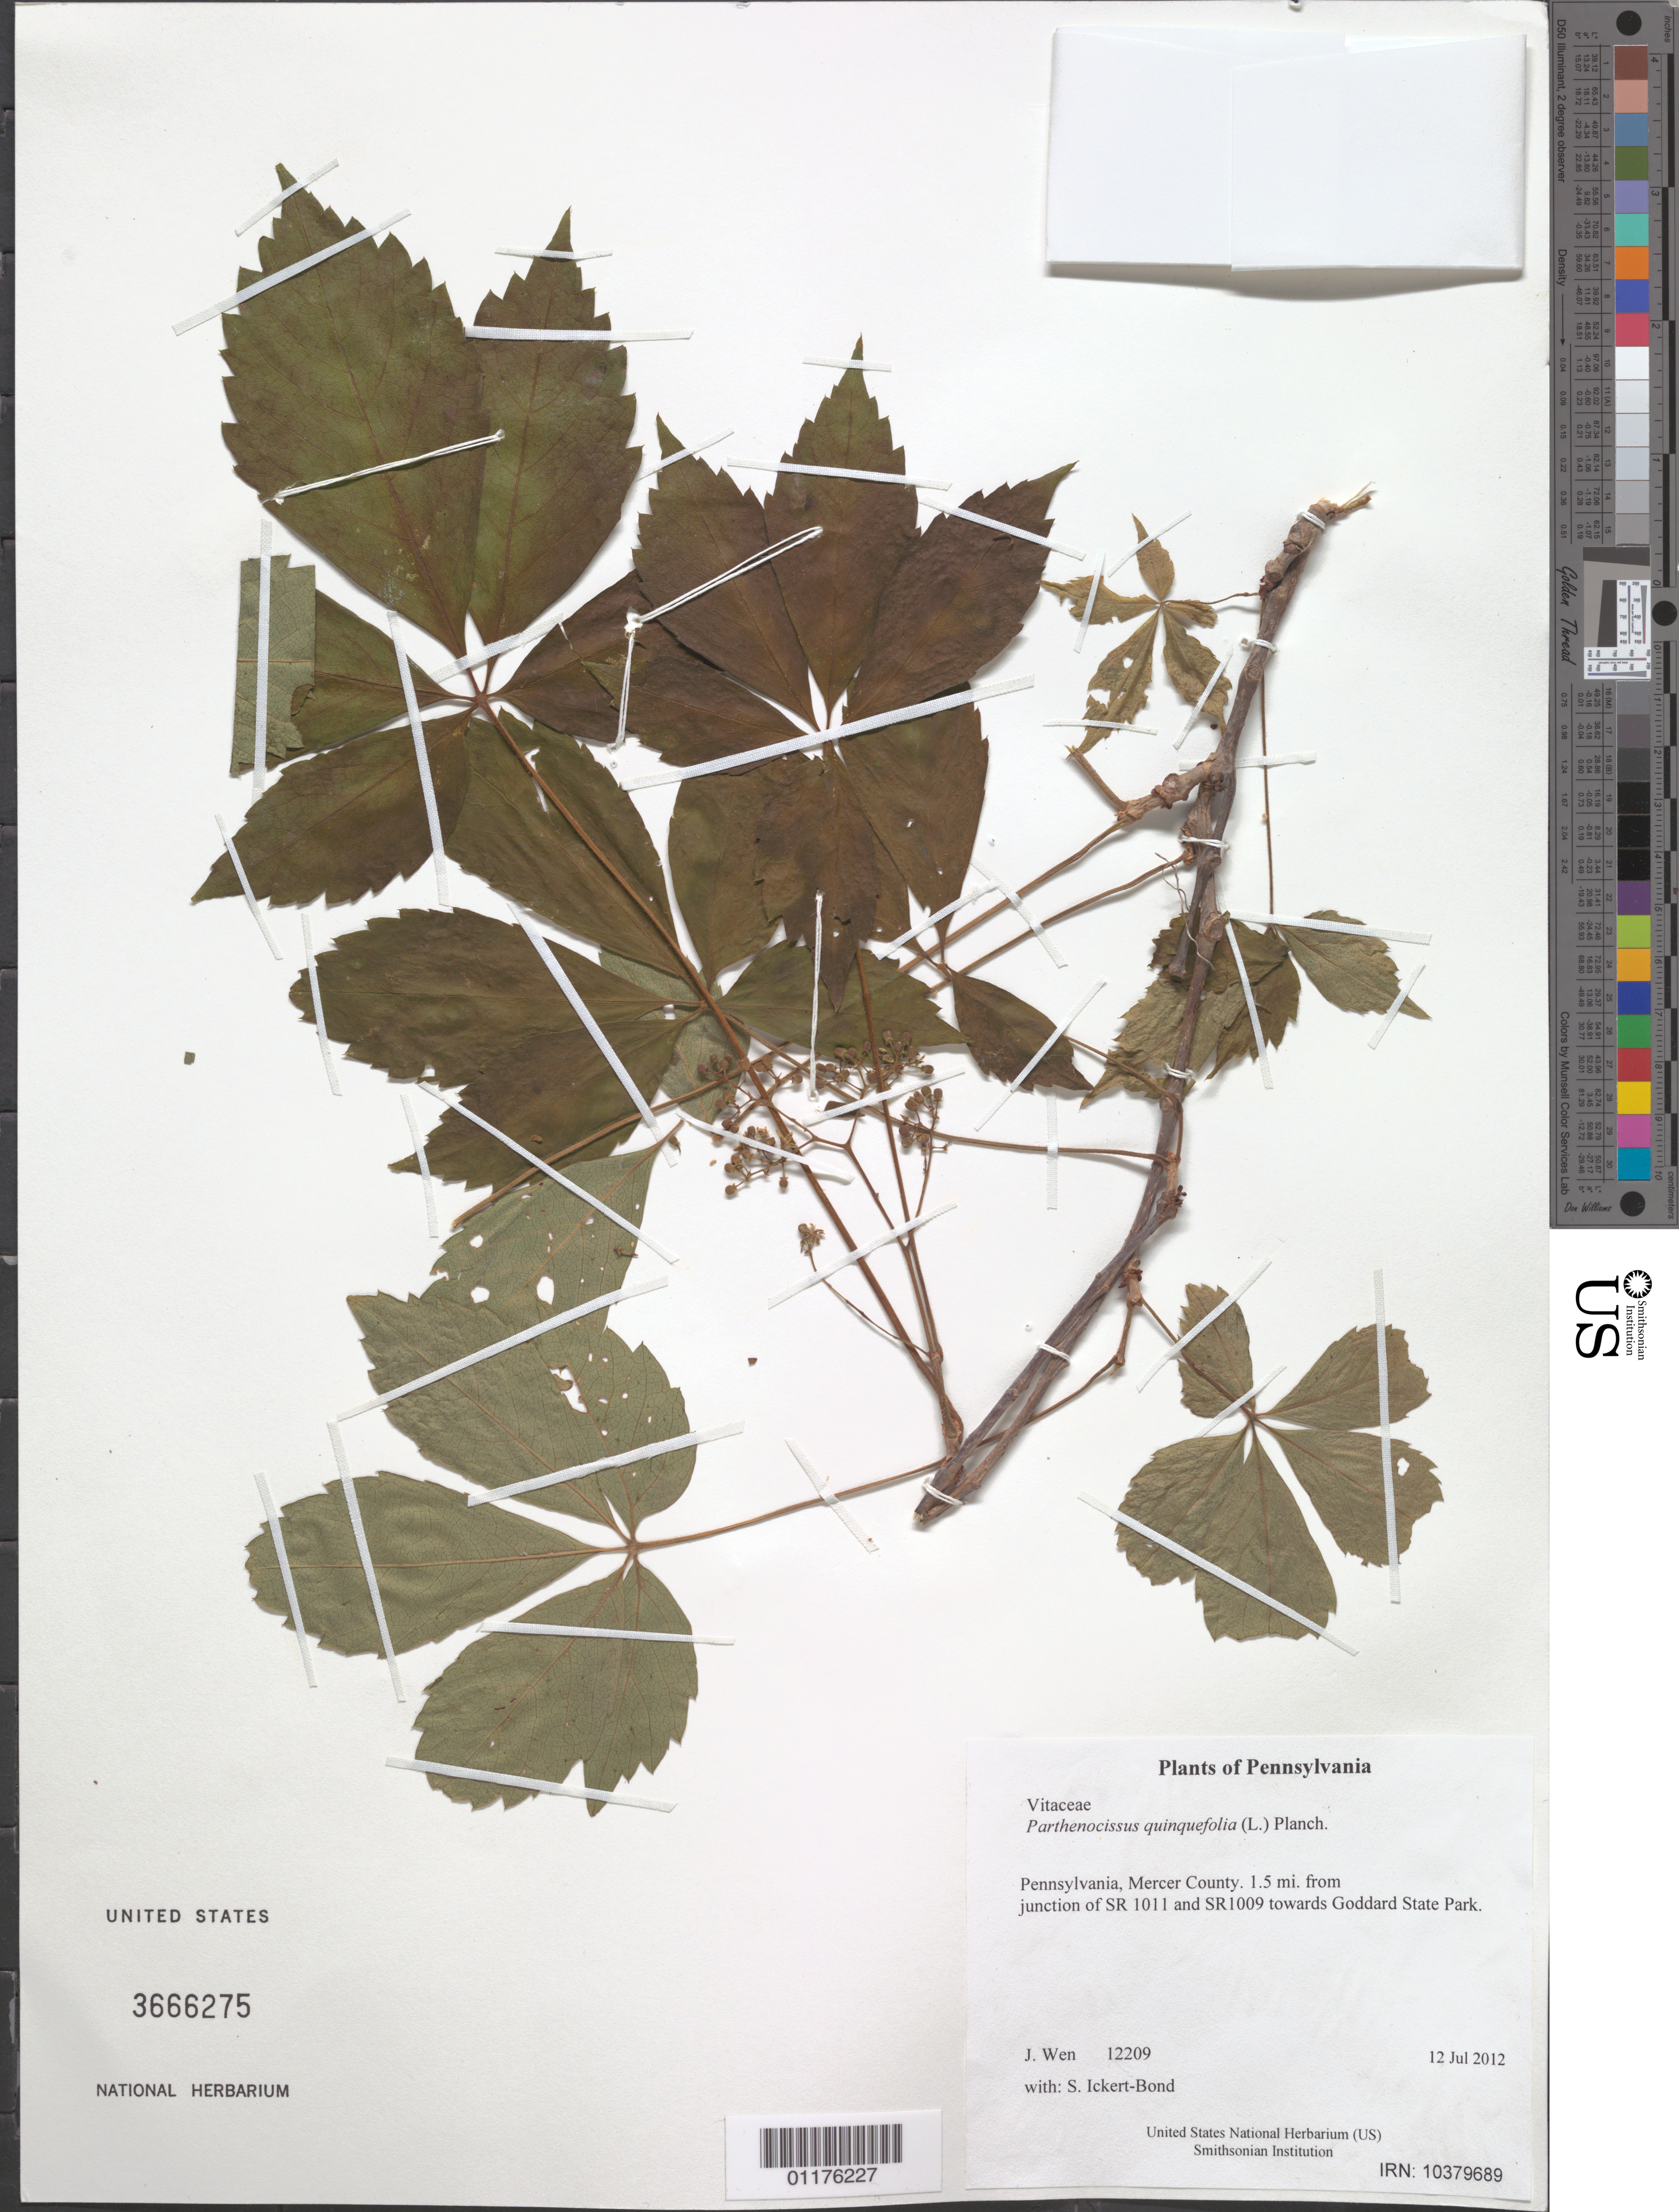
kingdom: Plantae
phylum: Tracheophyta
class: Magnoliopsida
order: Vitales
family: Vitaceae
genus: Parthenocissus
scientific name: Parthenocissus quinquefolia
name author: (L.) Planch.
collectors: J. Wen & S. Ickert-Bond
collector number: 12209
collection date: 2012-07-12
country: United States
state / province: Pennsylvania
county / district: Mercer County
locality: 1.5 mi. from junction of SR 1011 and SR1009 towards Goddard State Park.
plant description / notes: flowers in FAA, population samples DNA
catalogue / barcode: US 3666275